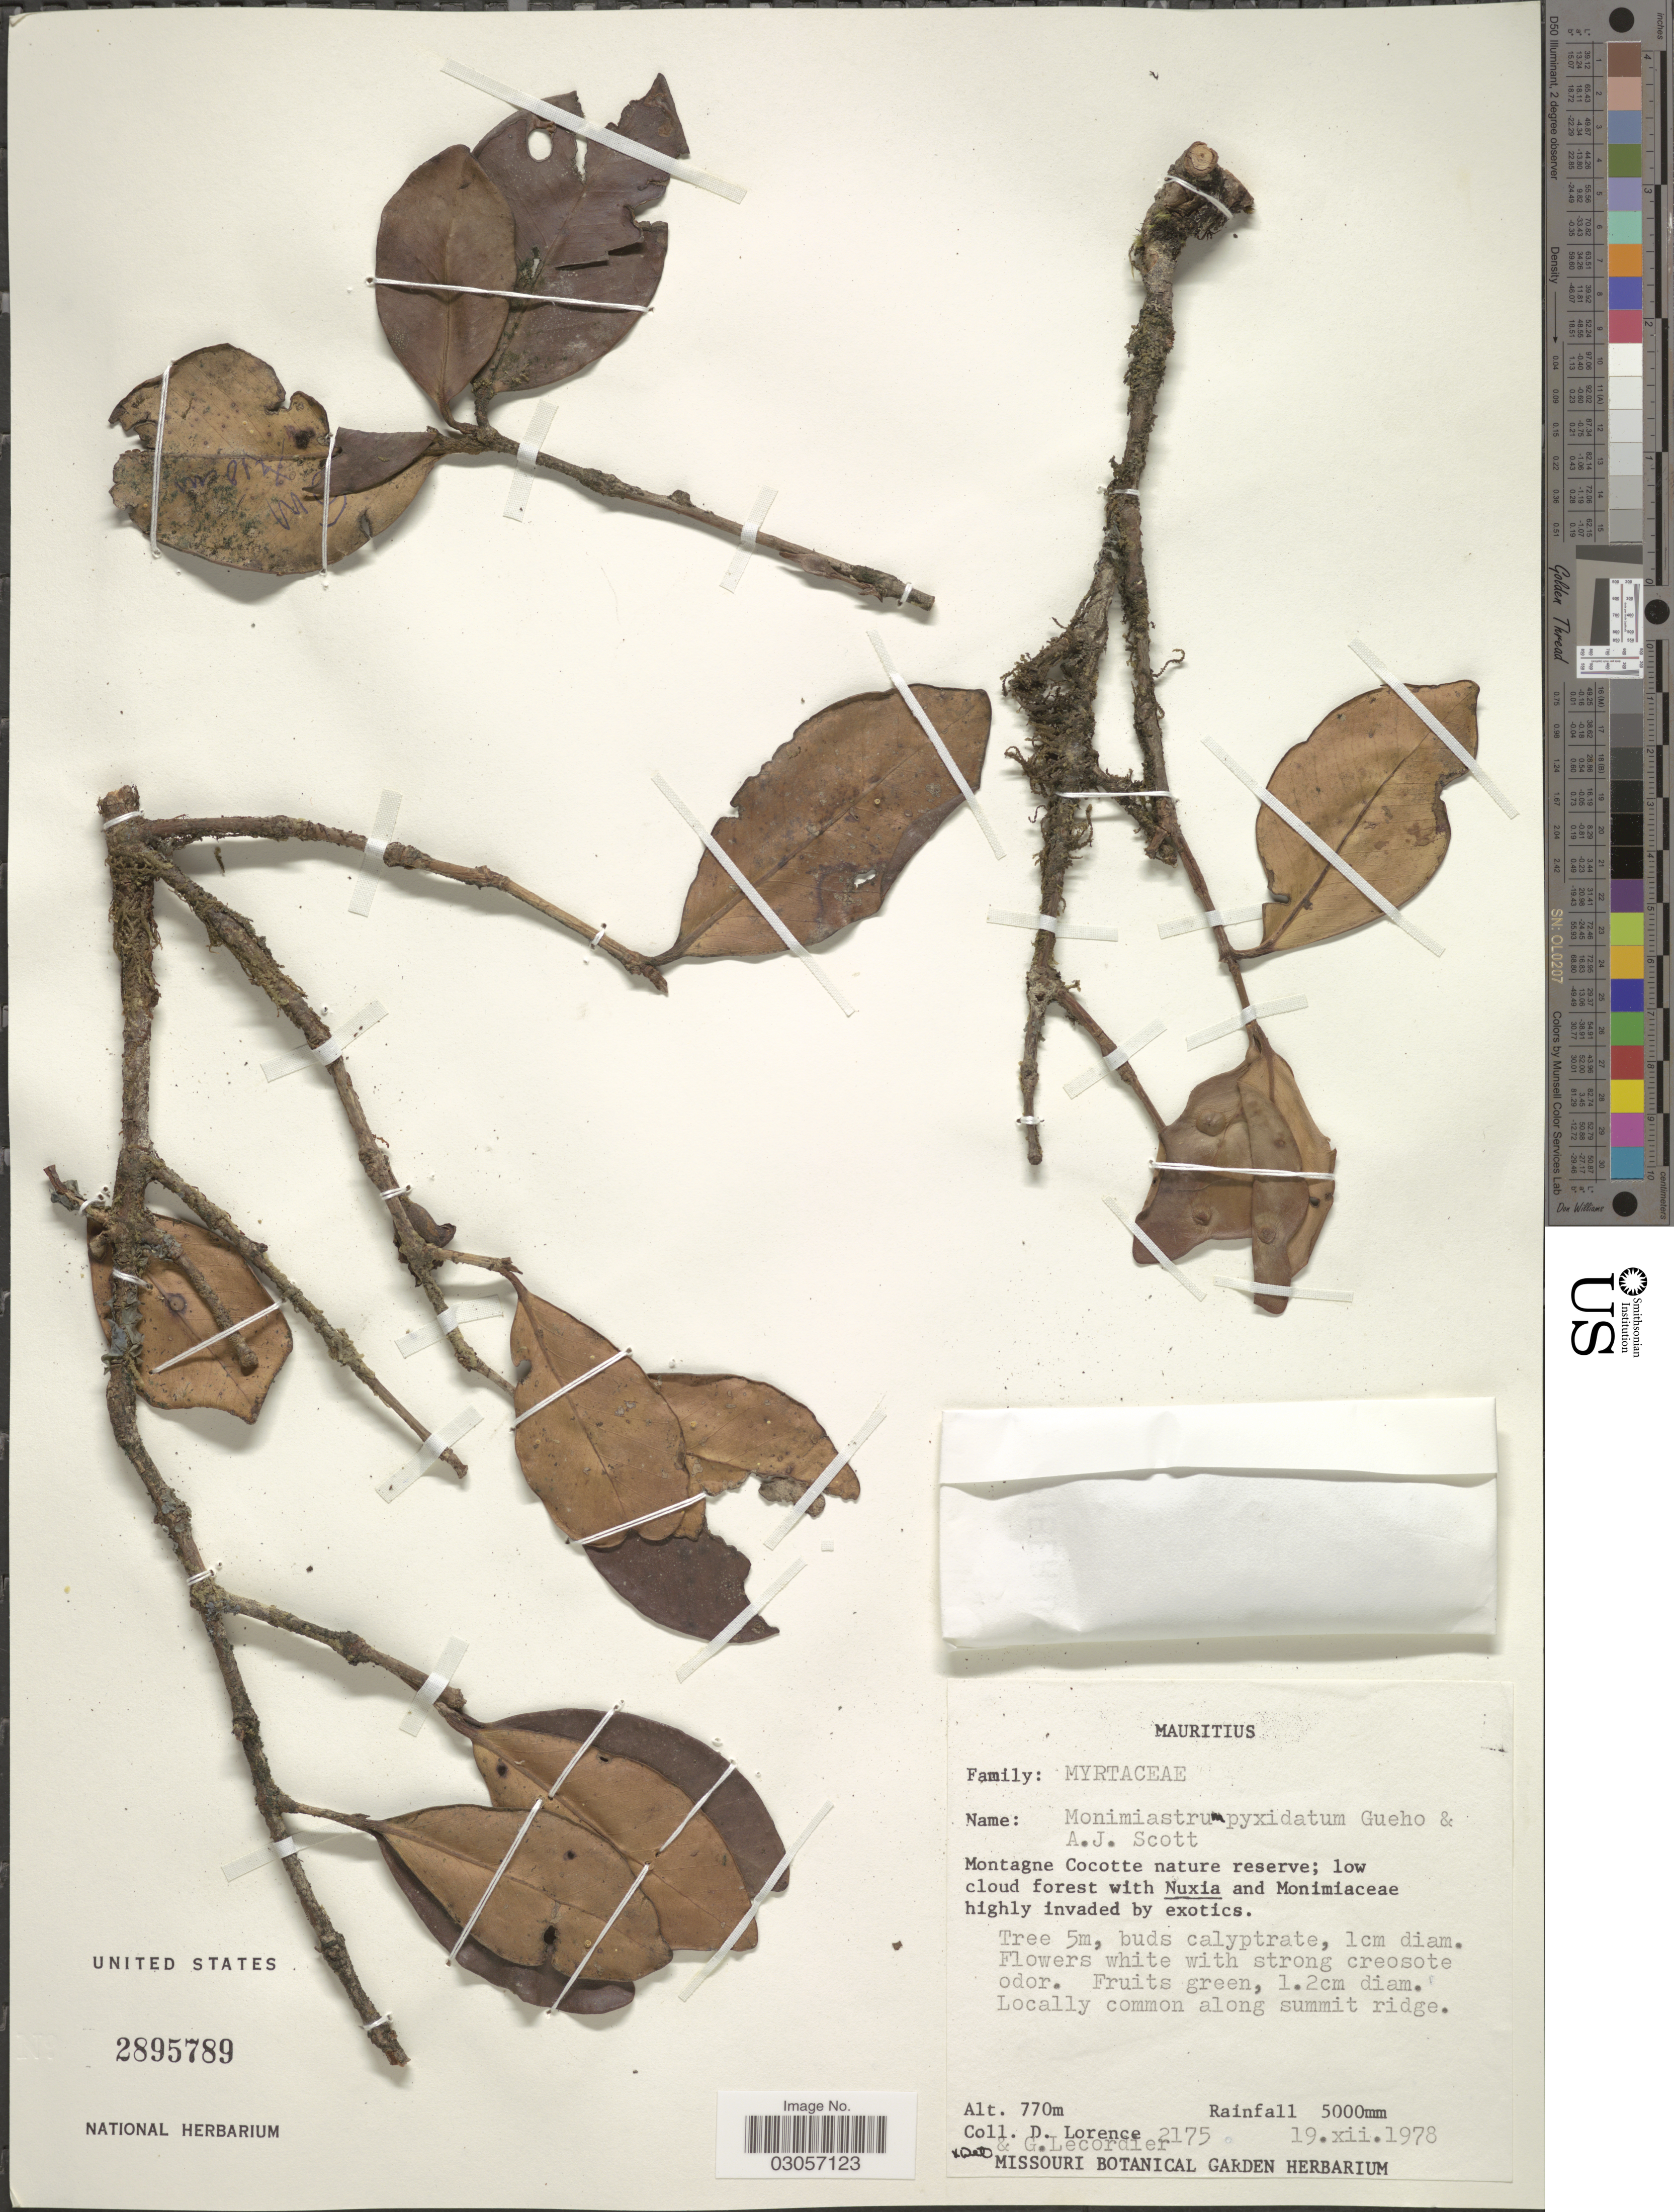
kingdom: Plantae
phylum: Tracheophyta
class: Magnoliopsida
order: Myrtales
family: Myrtaceae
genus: Eugenia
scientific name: Eugenia pyxidata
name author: (J.Guého & A.J. Scott) N. Snow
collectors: D. Lorence & G. Lecordier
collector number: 2175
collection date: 1978-12-19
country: Mauritius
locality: Montagne Cocotte nature reserve.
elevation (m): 770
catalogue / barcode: US 2895789